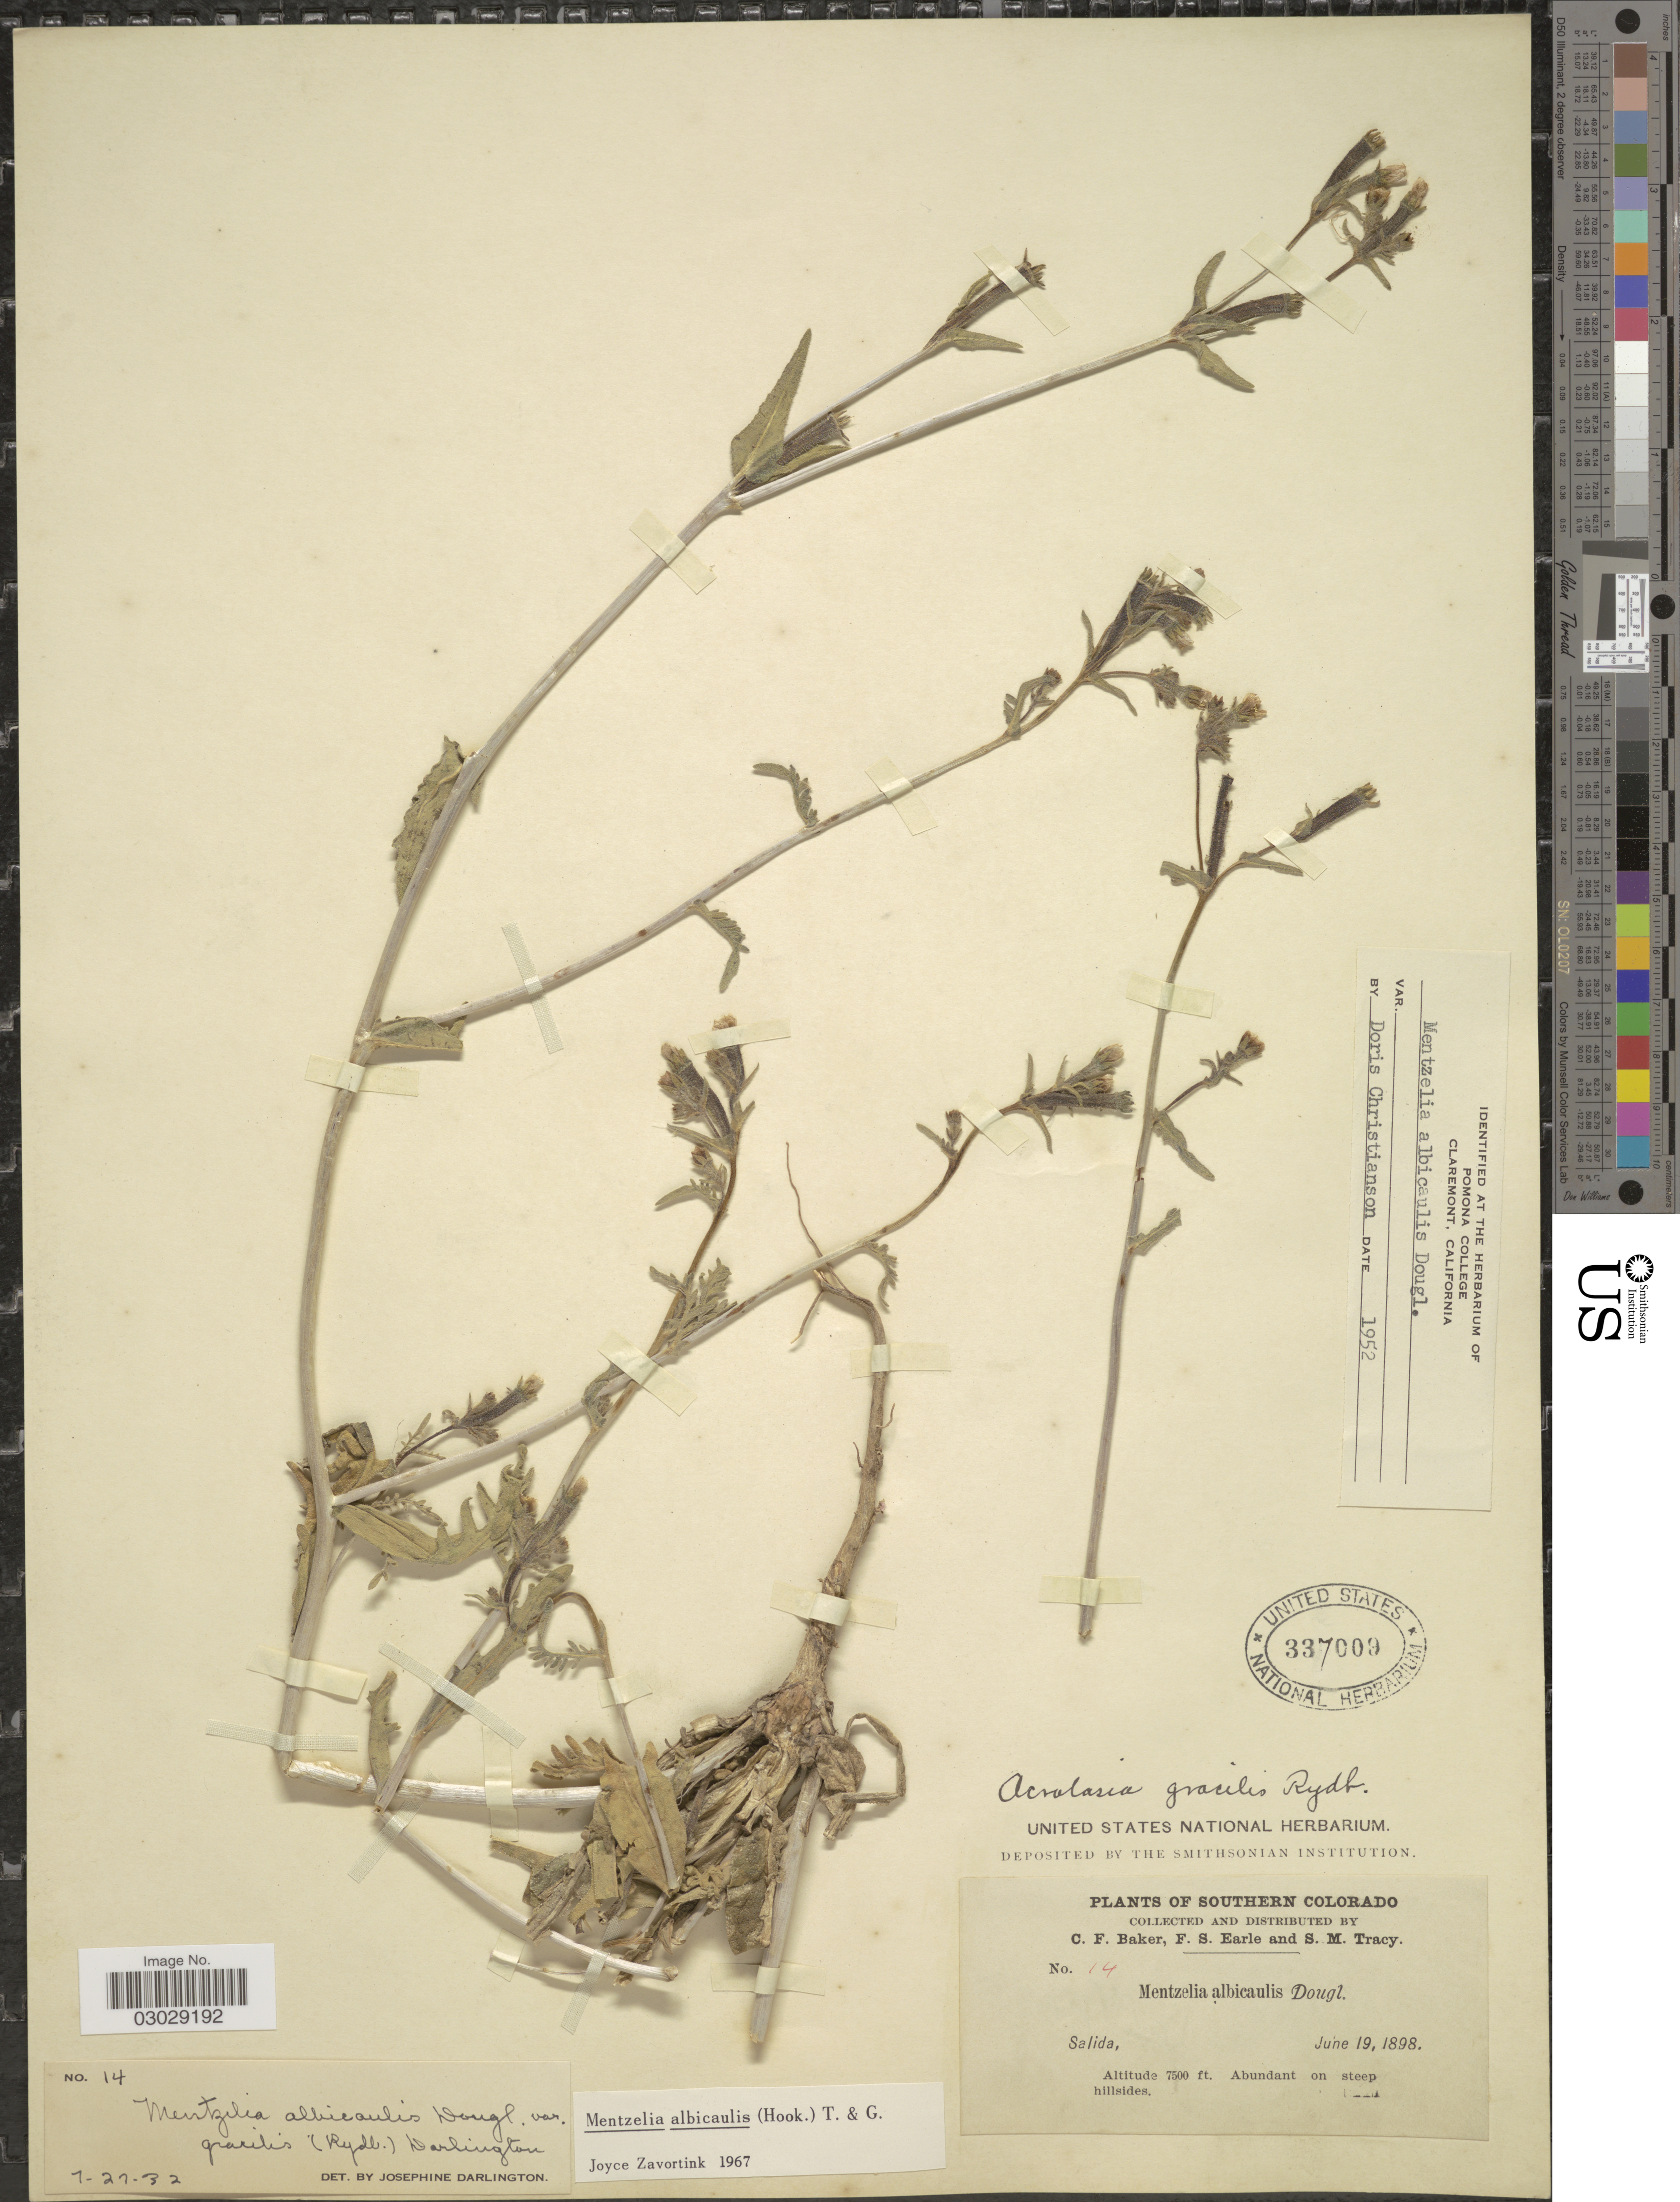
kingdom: Plantae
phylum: Tracheophyta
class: Magnoliopsida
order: Cornales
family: Loasaceae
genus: Mentzelia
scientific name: Mentzelia albicaulis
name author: (Douglas ex Hook.) Douglas ex Torr. & A. Gray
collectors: C. F. Baker, F. S. Earle & S. M. Tracy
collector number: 14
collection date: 1898-06-19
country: United States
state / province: Colorado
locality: Southern Colorado. Salida.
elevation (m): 2286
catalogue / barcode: US 337009